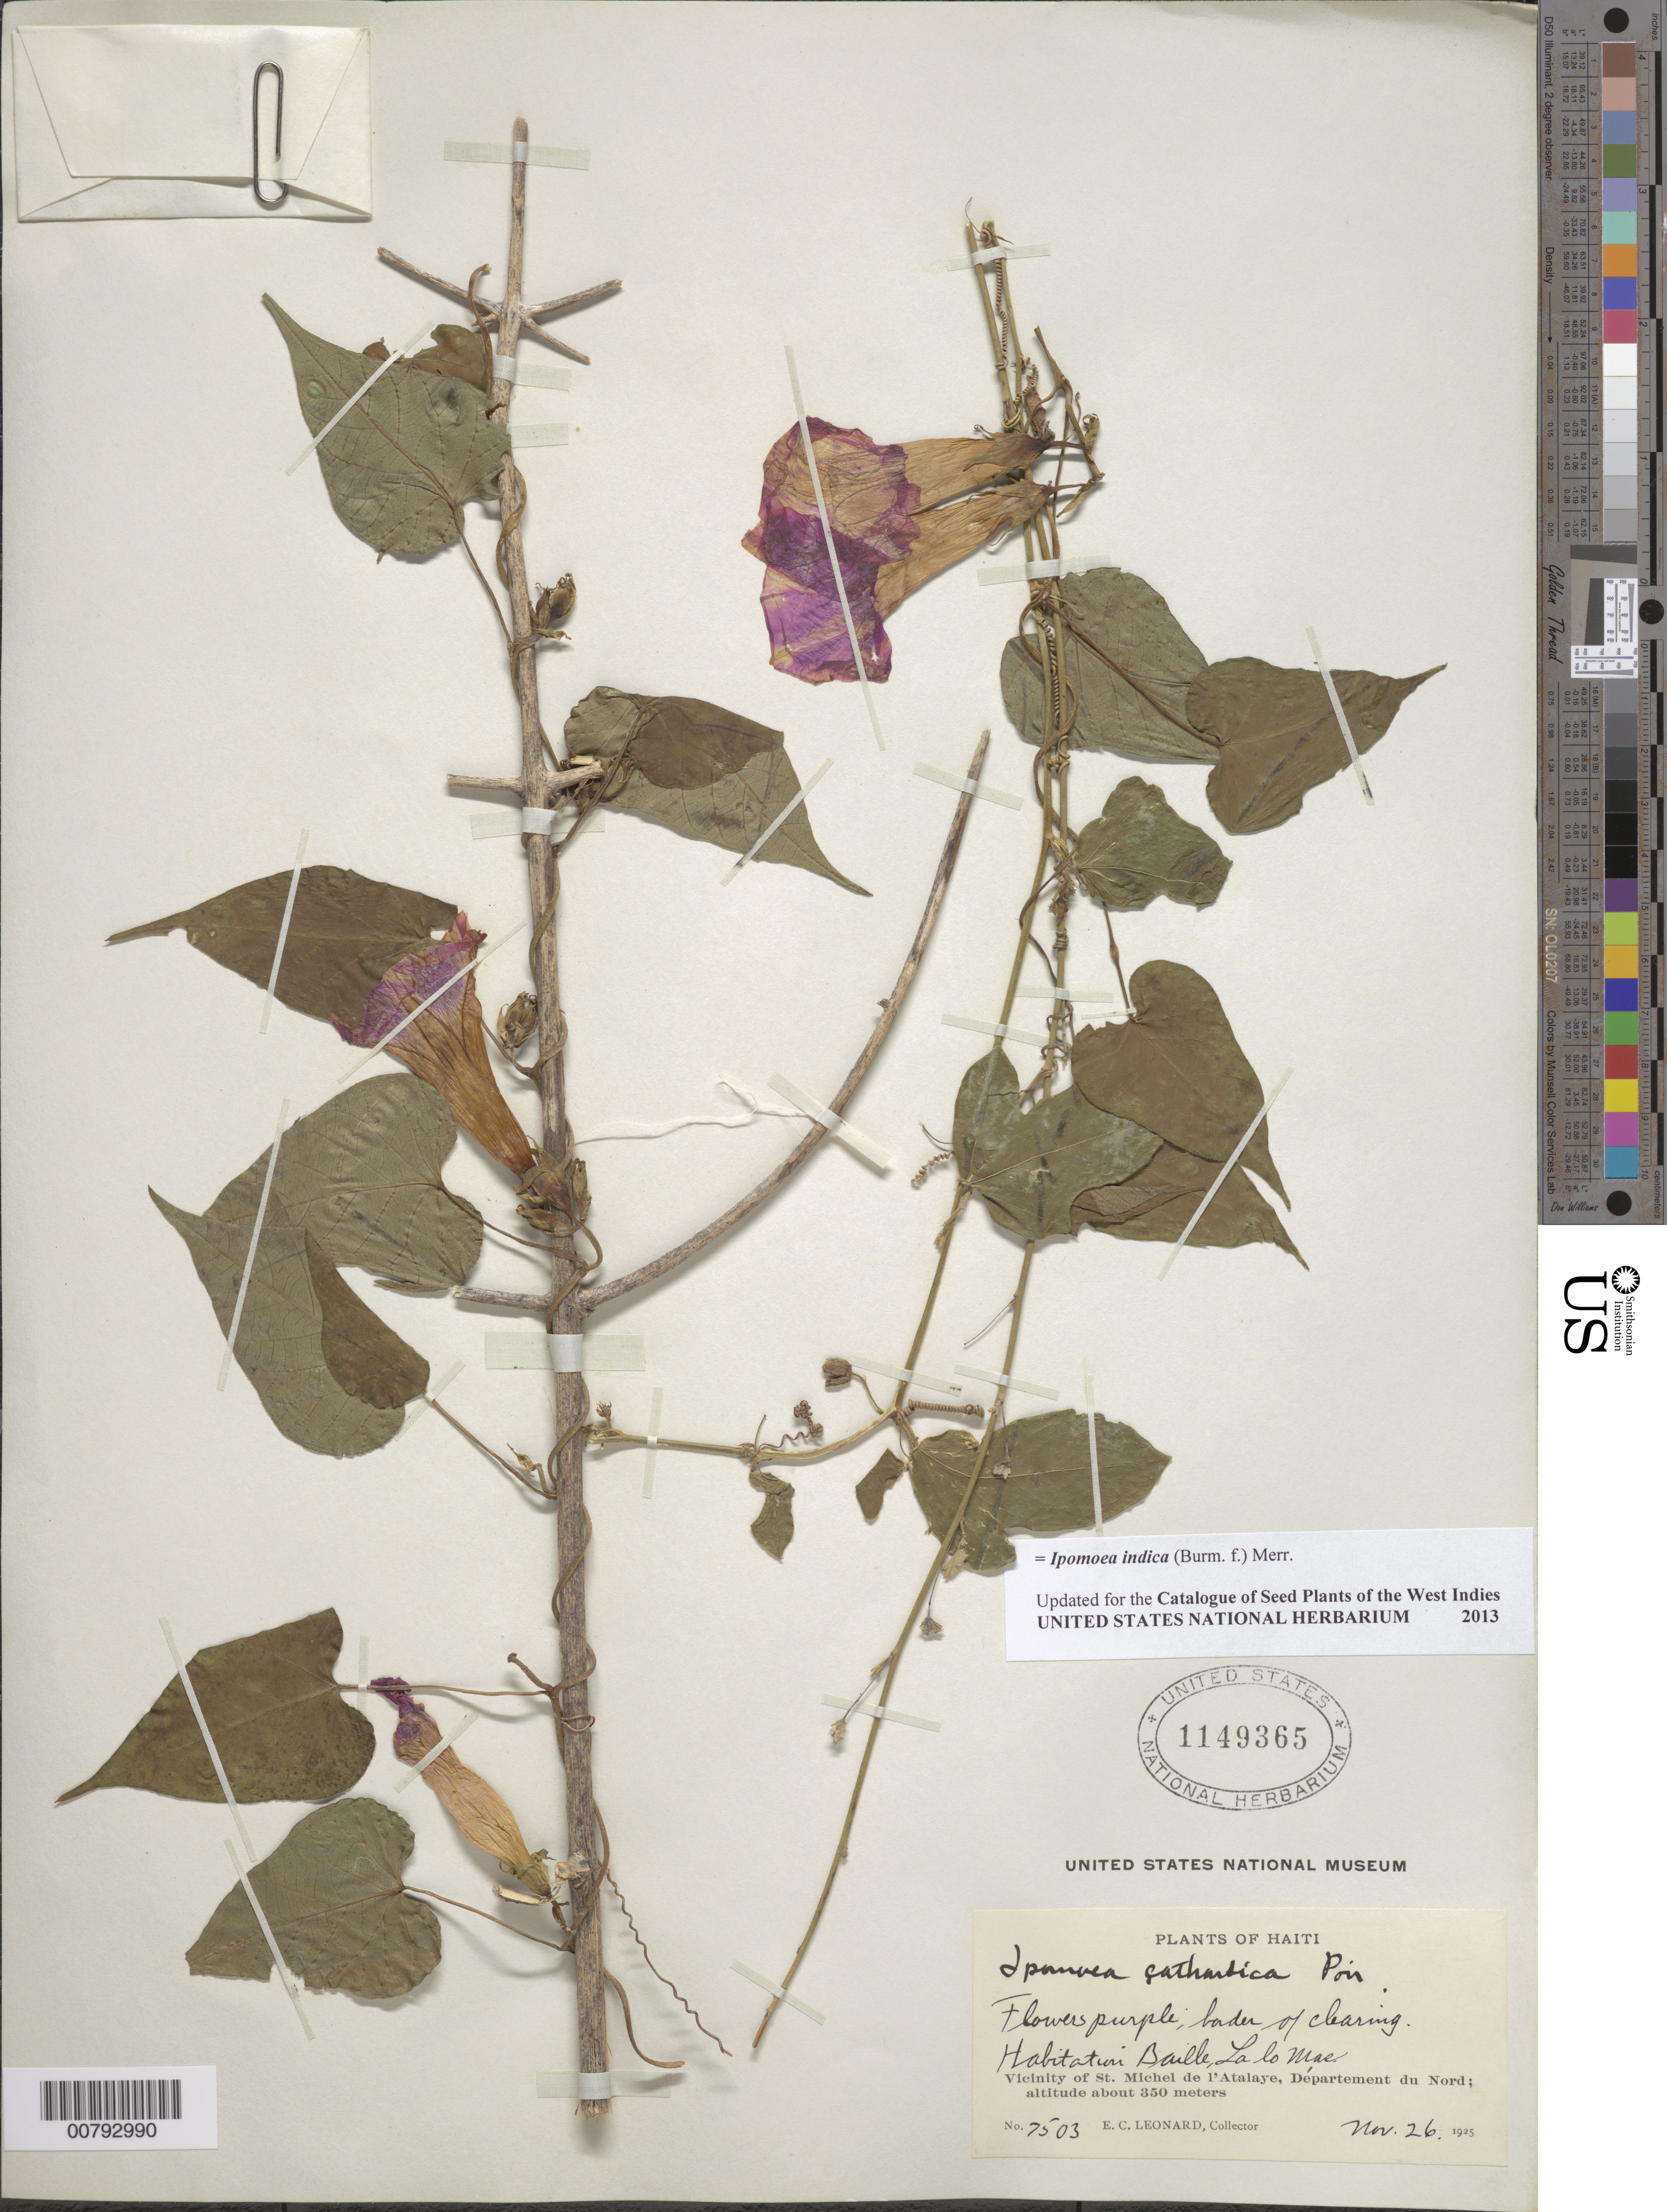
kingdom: Plantae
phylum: Tracheophyta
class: Magnoliopsida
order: Solanales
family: Convolvulaceae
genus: Ipomoea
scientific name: Ipomoea indica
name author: (Burm.) Merr.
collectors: E. C. Leonard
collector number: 7503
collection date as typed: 26 Nov 1925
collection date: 1925-11-26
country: Haiti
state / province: Nord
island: Hispaniola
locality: Vicinity of St. Michel de l'Atalaye, Habitation Baille, La lo Mas.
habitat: Border of clearing.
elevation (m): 350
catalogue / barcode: US 1149365